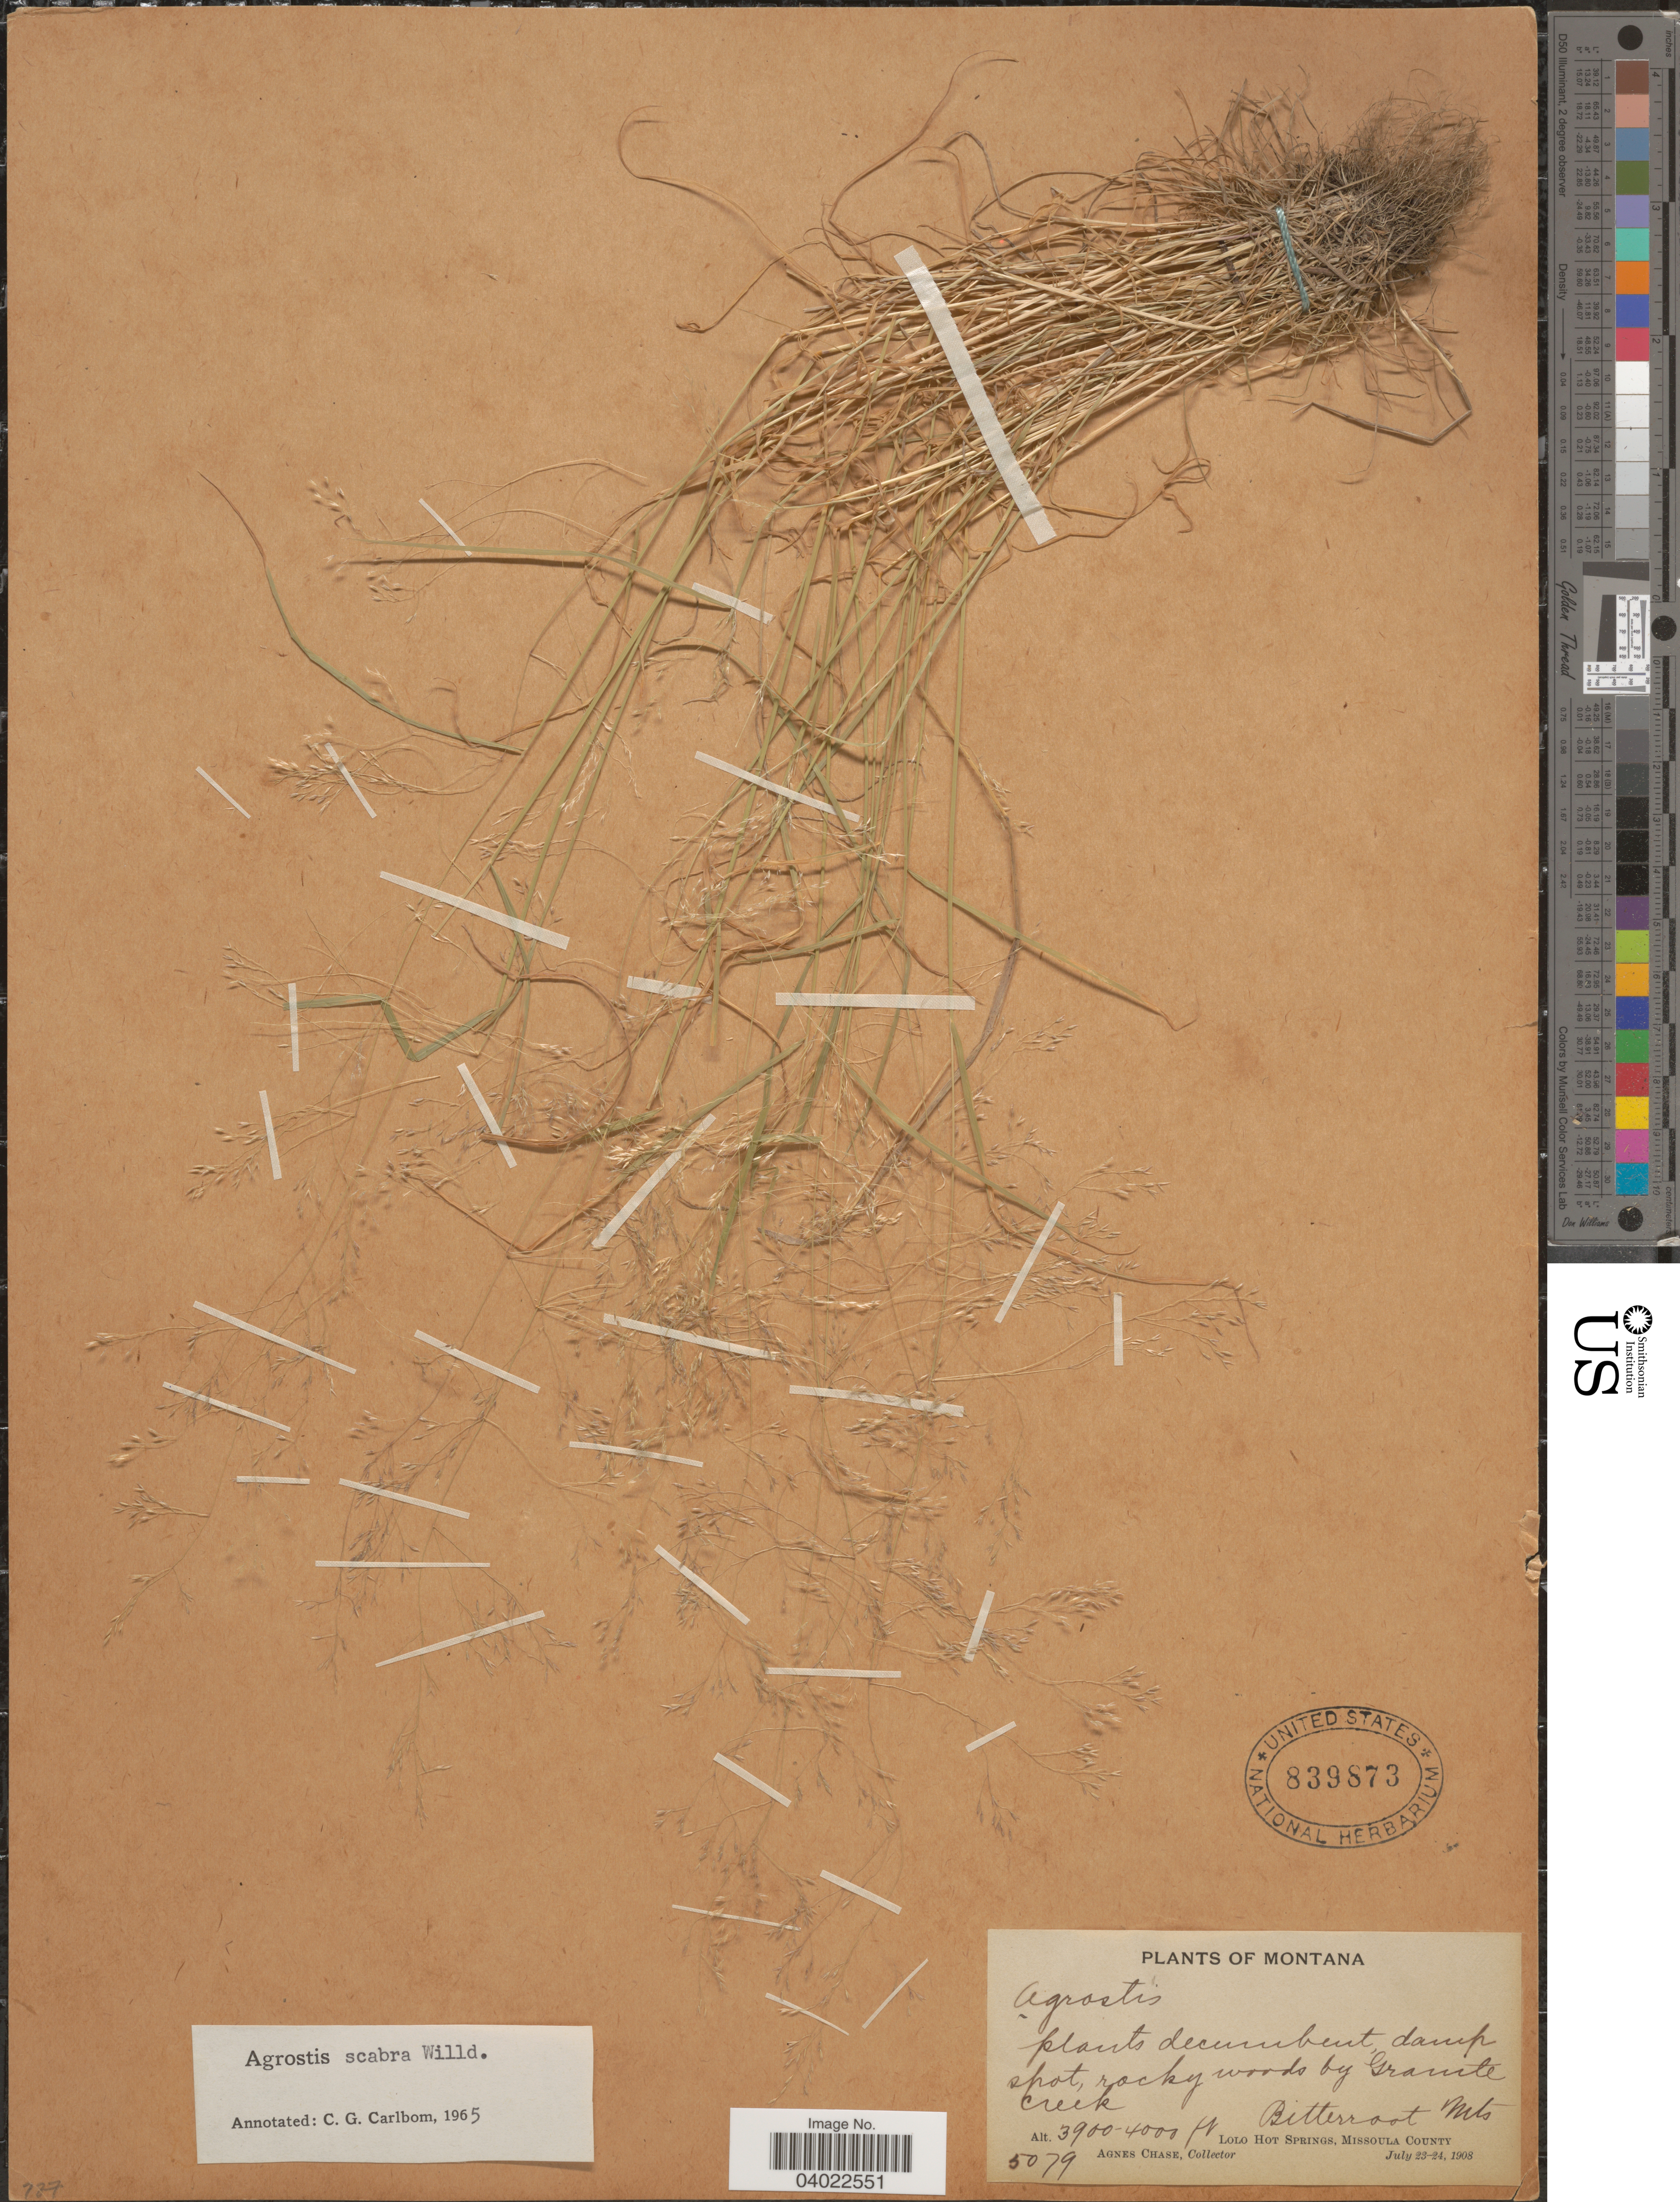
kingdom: Plantae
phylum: Tracheophyta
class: Liliopsida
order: Poales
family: Poaceae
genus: Agrostis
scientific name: Agrostis scabra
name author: Willd.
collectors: A. Chase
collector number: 5079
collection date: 1908-07-23/1908-07-24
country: United States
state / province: Montana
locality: Rocky woods by Granite Creek. Bitterroot Mts. Lolo Hot Springs, Missoula County.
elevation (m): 1189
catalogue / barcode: US 839873